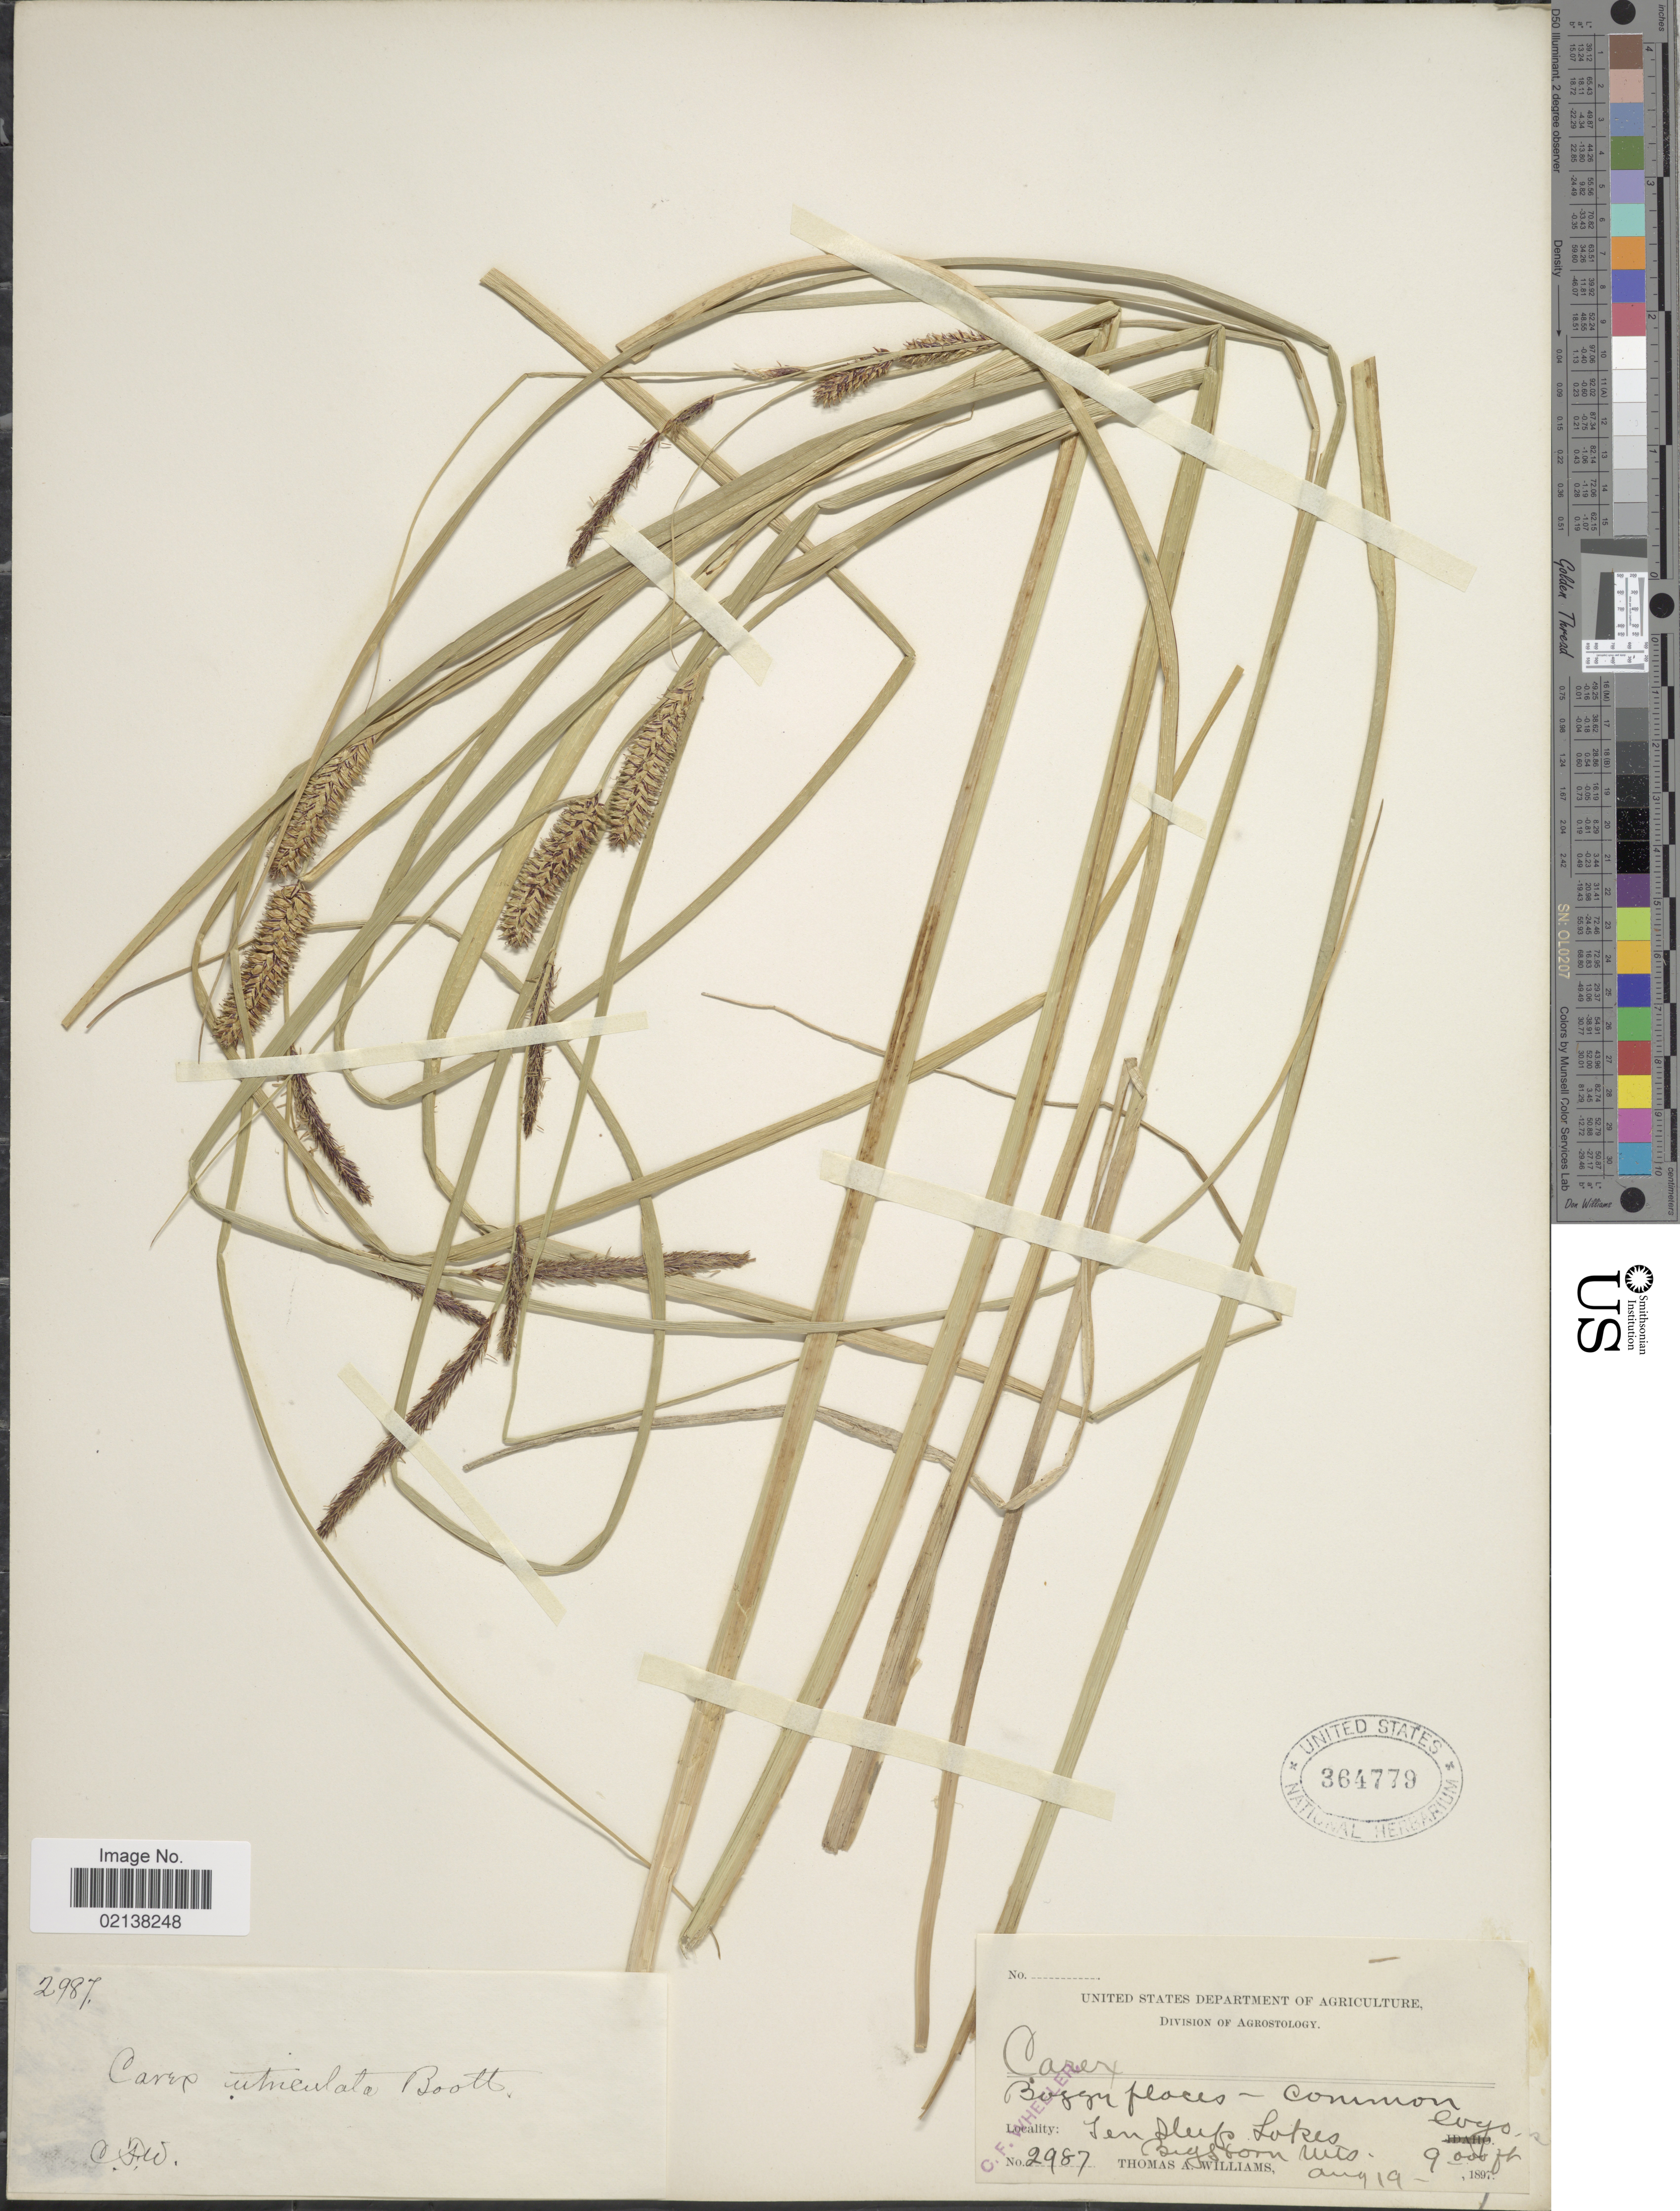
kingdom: Plantae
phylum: Tracheophyta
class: Liliopsida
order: Poales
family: Cyperaceae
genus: Carex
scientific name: Carex utriculata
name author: Boott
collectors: T. A. Williams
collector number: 2987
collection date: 1897-08-19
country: United States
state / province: Wyoming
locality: Ten Sleep Lakes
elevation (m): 2743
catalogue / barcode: US 364779